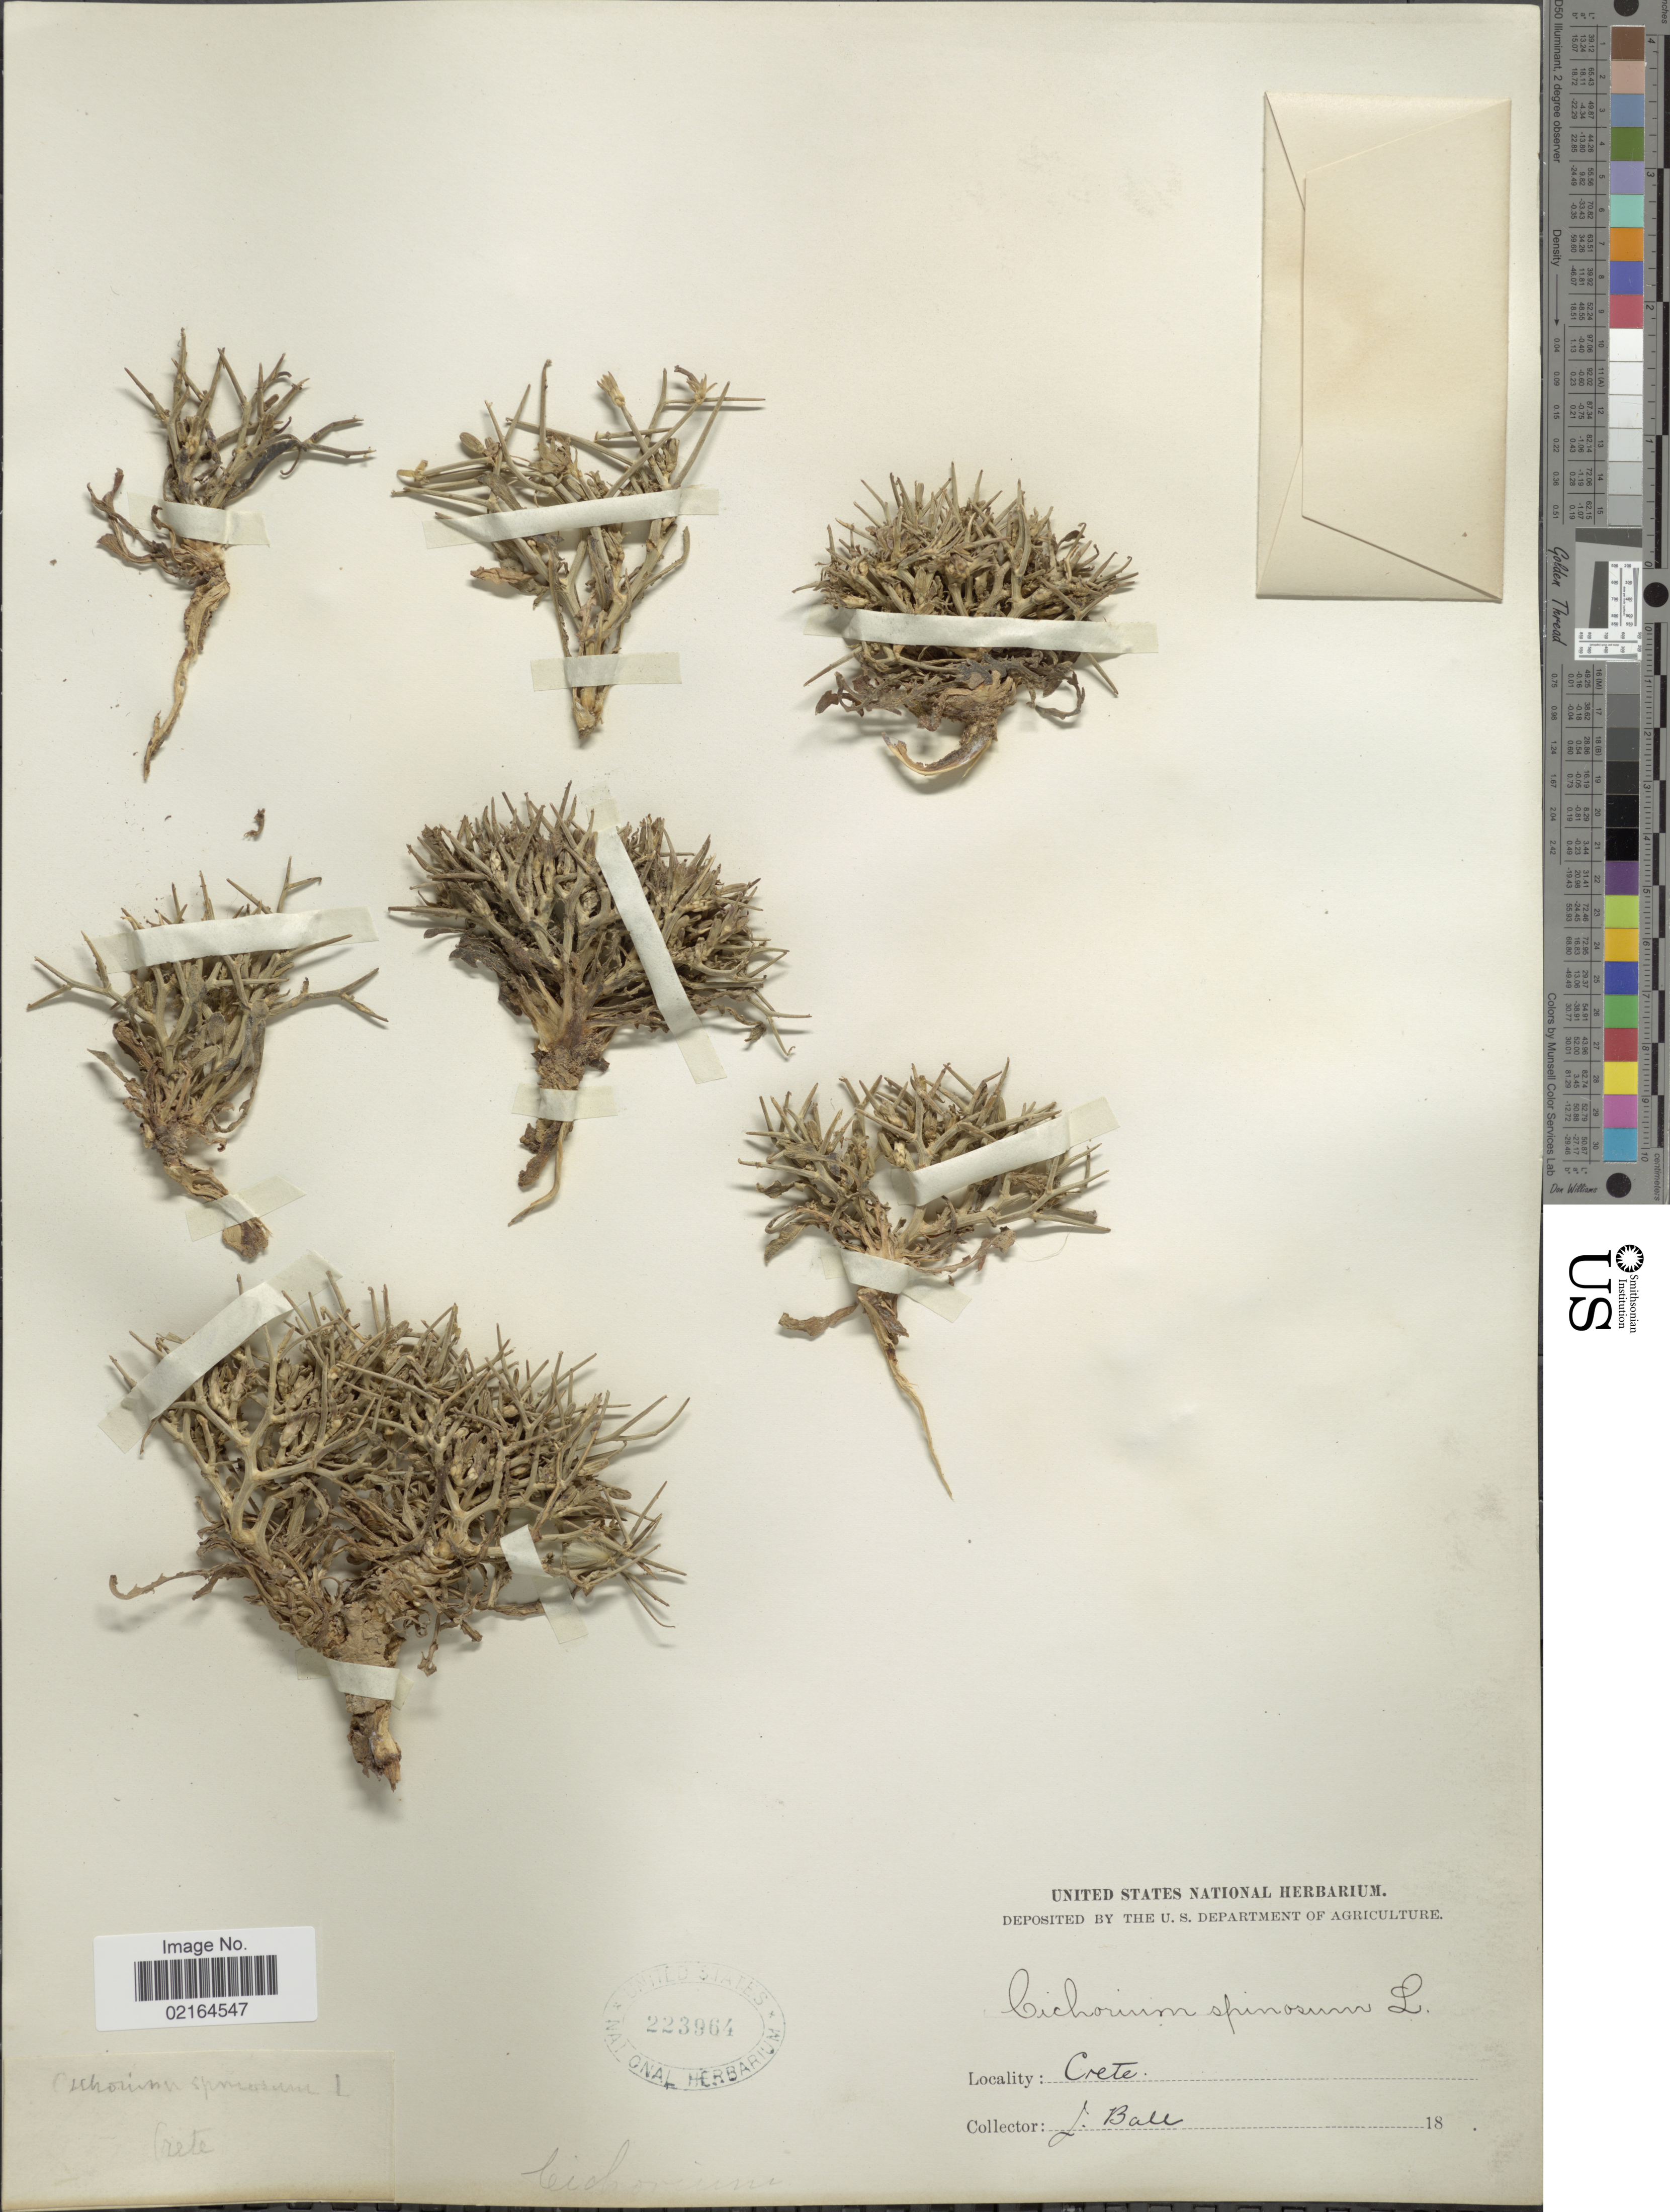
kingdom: Plantae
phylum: Tracheophyta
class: Magnoliopsida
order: Asterales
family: Asteraceae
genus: Cichorium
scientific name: Cichorium spinosum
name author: L.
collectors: J. Ball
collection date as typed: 18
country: Greece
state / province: Crete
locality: Crete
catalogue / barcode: US 223964